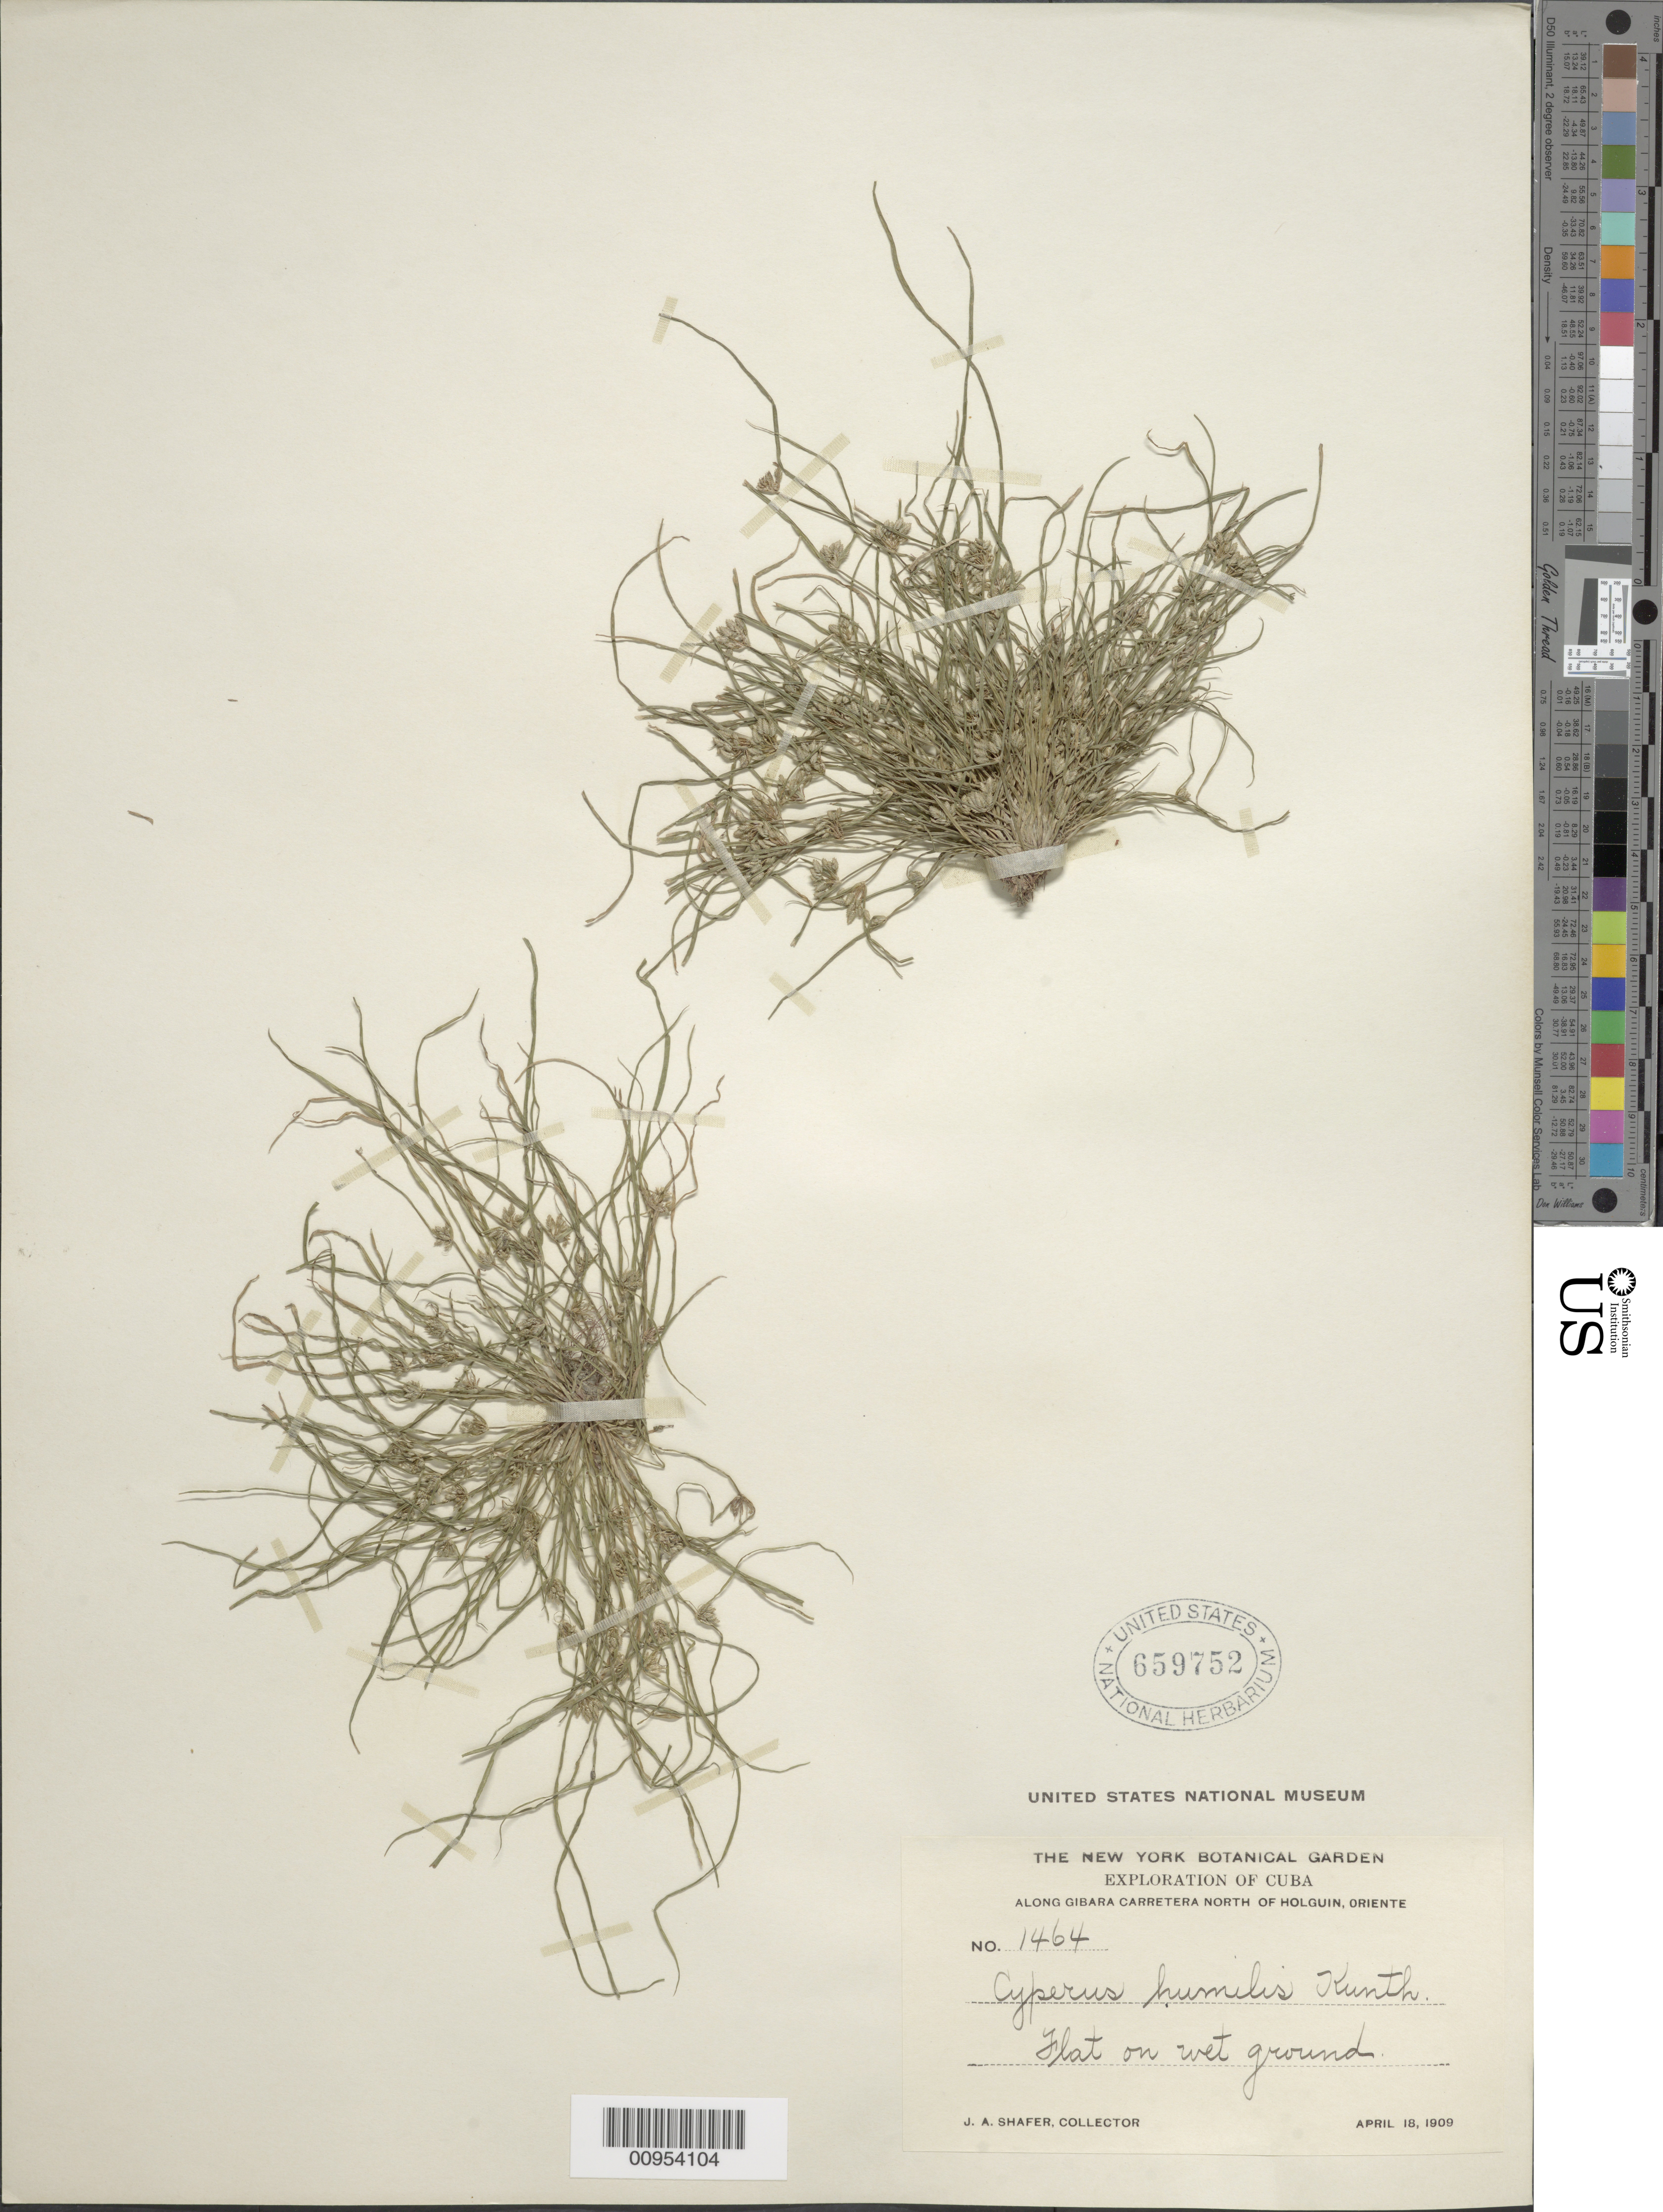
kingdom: Plantae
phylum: Tracheophyta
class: Liliopsida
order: Poales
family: Cyperaceae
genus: Cyperus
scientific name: Cyperus humilis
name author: Kunth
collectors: J. A. Shafer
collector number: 1464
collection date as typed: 18 Apr 1909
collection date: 1909-04-18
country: Cuba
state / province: Holguín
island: Cuba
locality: Along Gibara Carretera, N of Holguin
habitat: Flat on wet ground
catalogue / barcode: US 659752